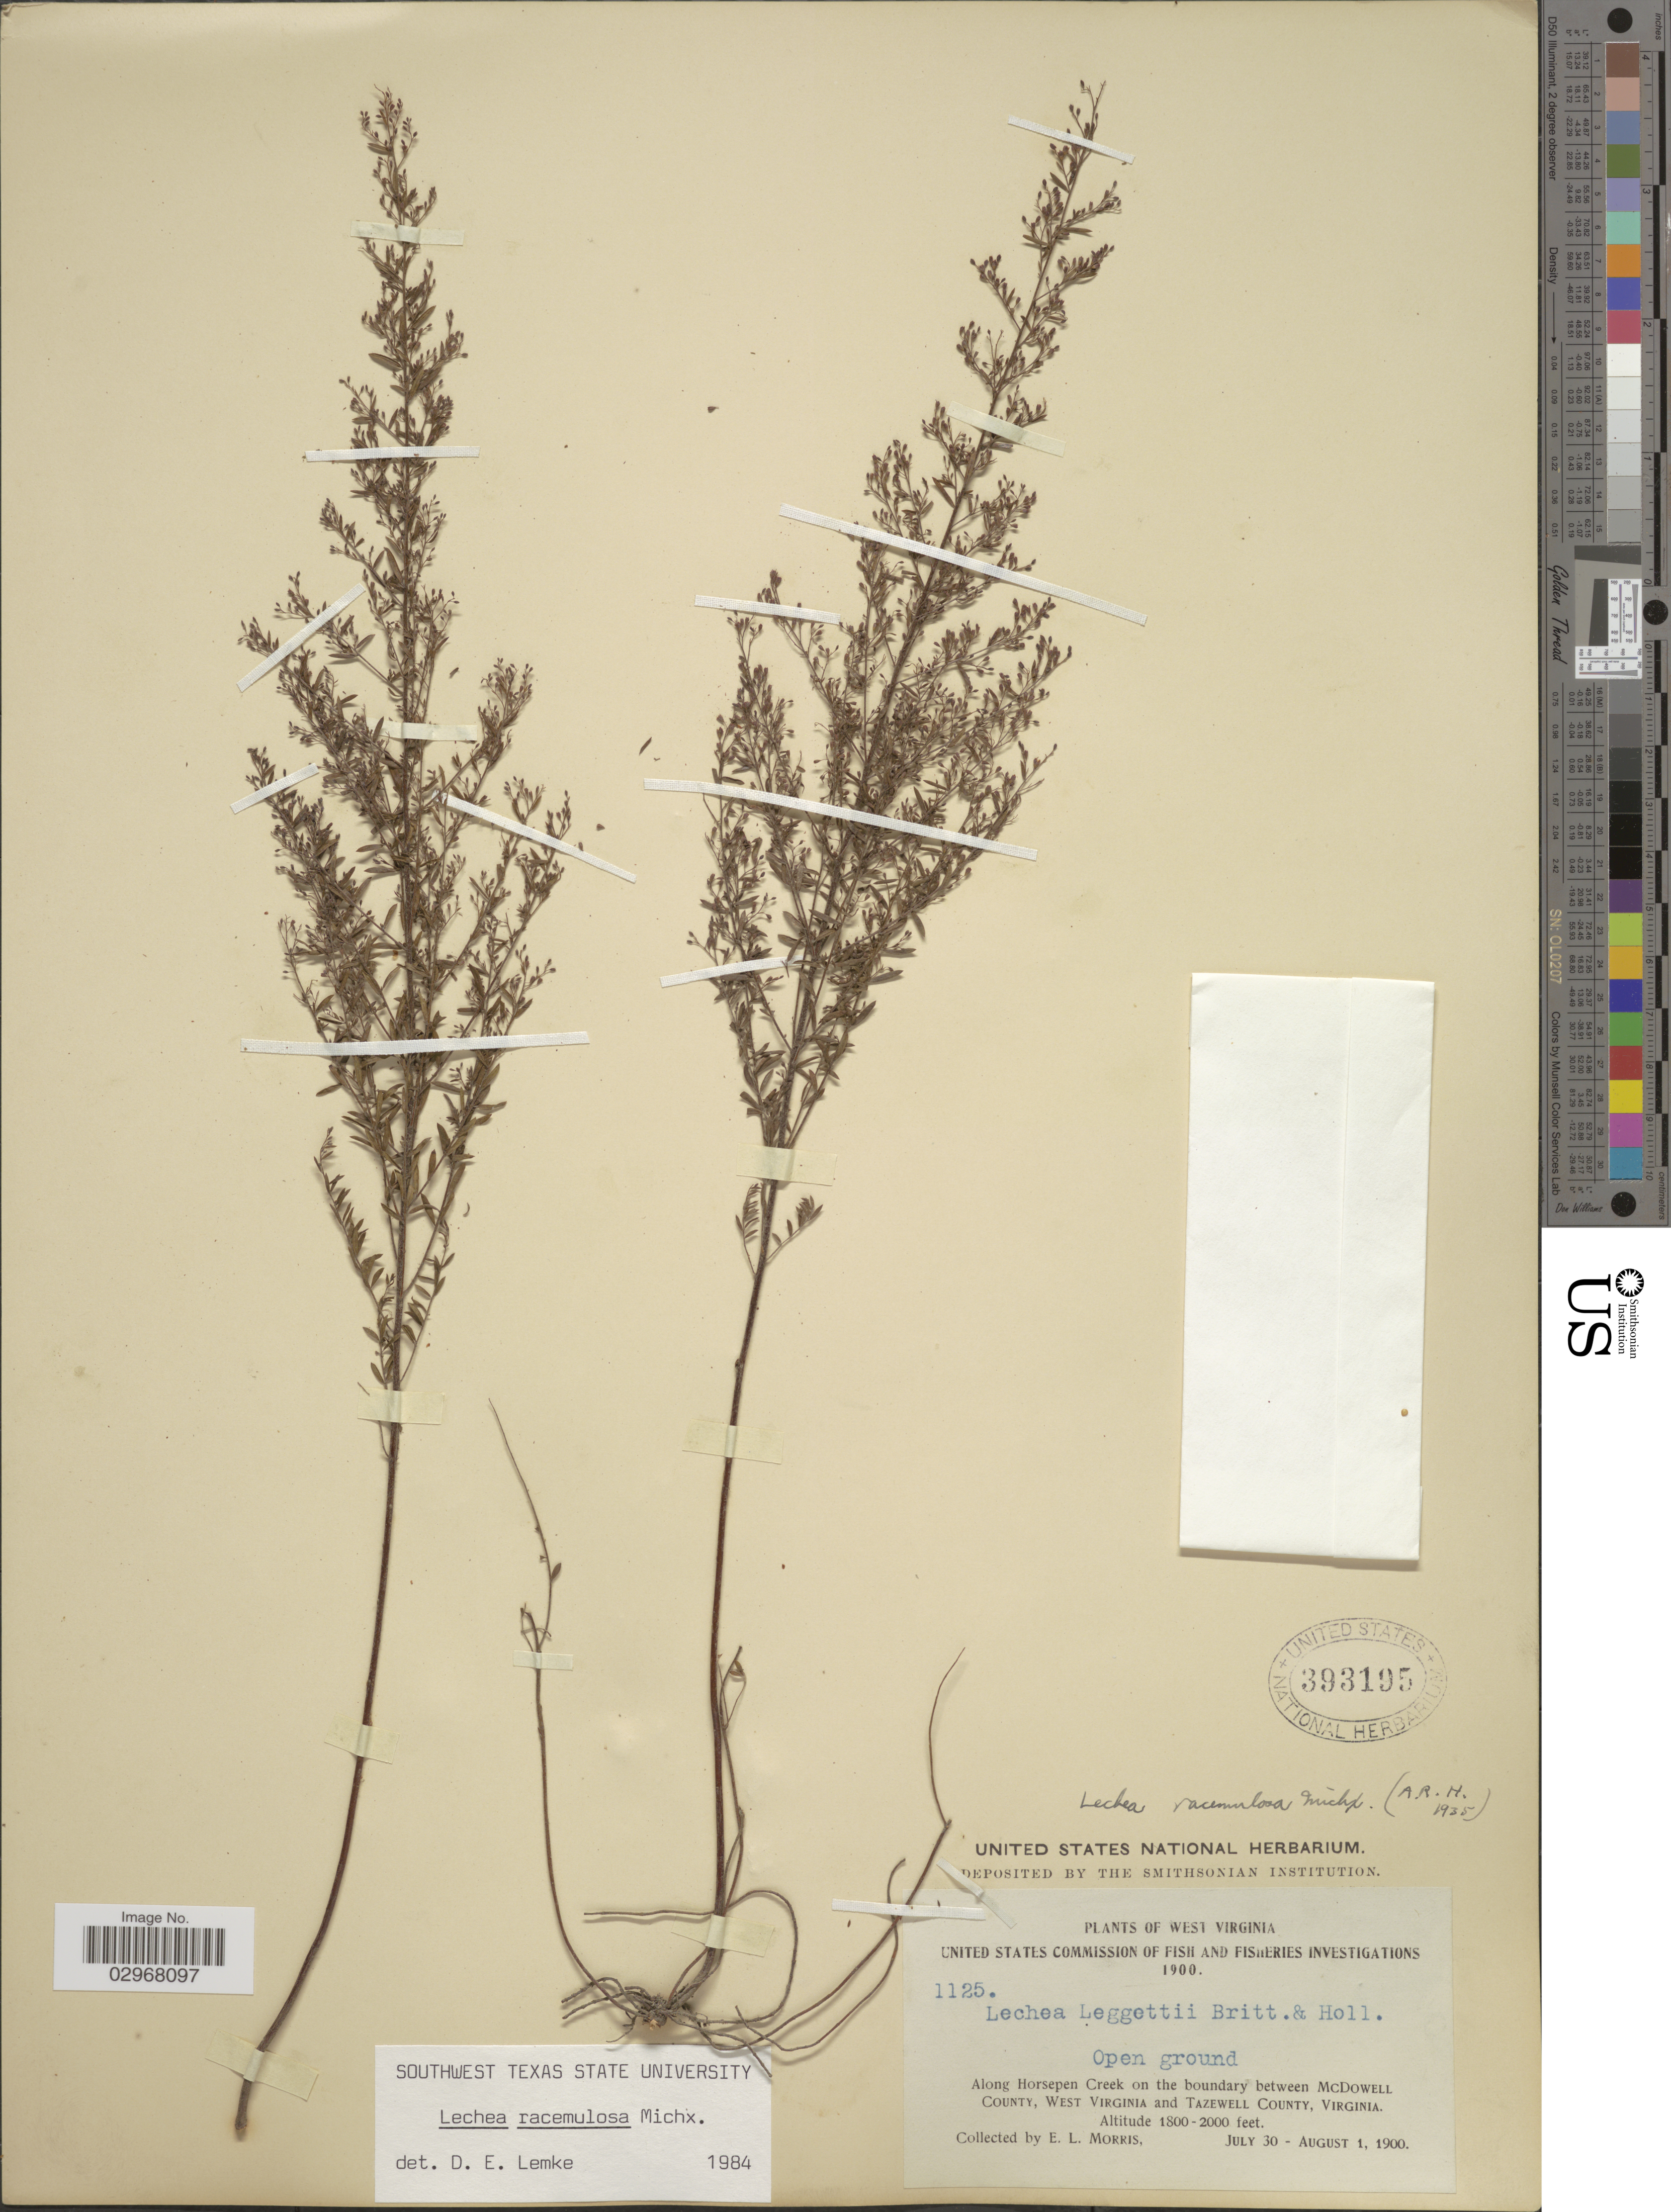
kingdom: Plantae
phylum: Tracheophyta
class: Magnoliopsida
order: Malvales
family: Cistaceae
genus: Lechea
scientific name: Lechea racemulosa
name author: Michx.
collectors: E. Morris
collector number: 1125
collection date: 1900-07-30/1900-08-01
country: United States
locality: Along Horsepen Creek on the boundary between McDowell County, West Virginia and Tazewell County, Virginia.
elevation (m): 549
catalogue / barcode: US 393195